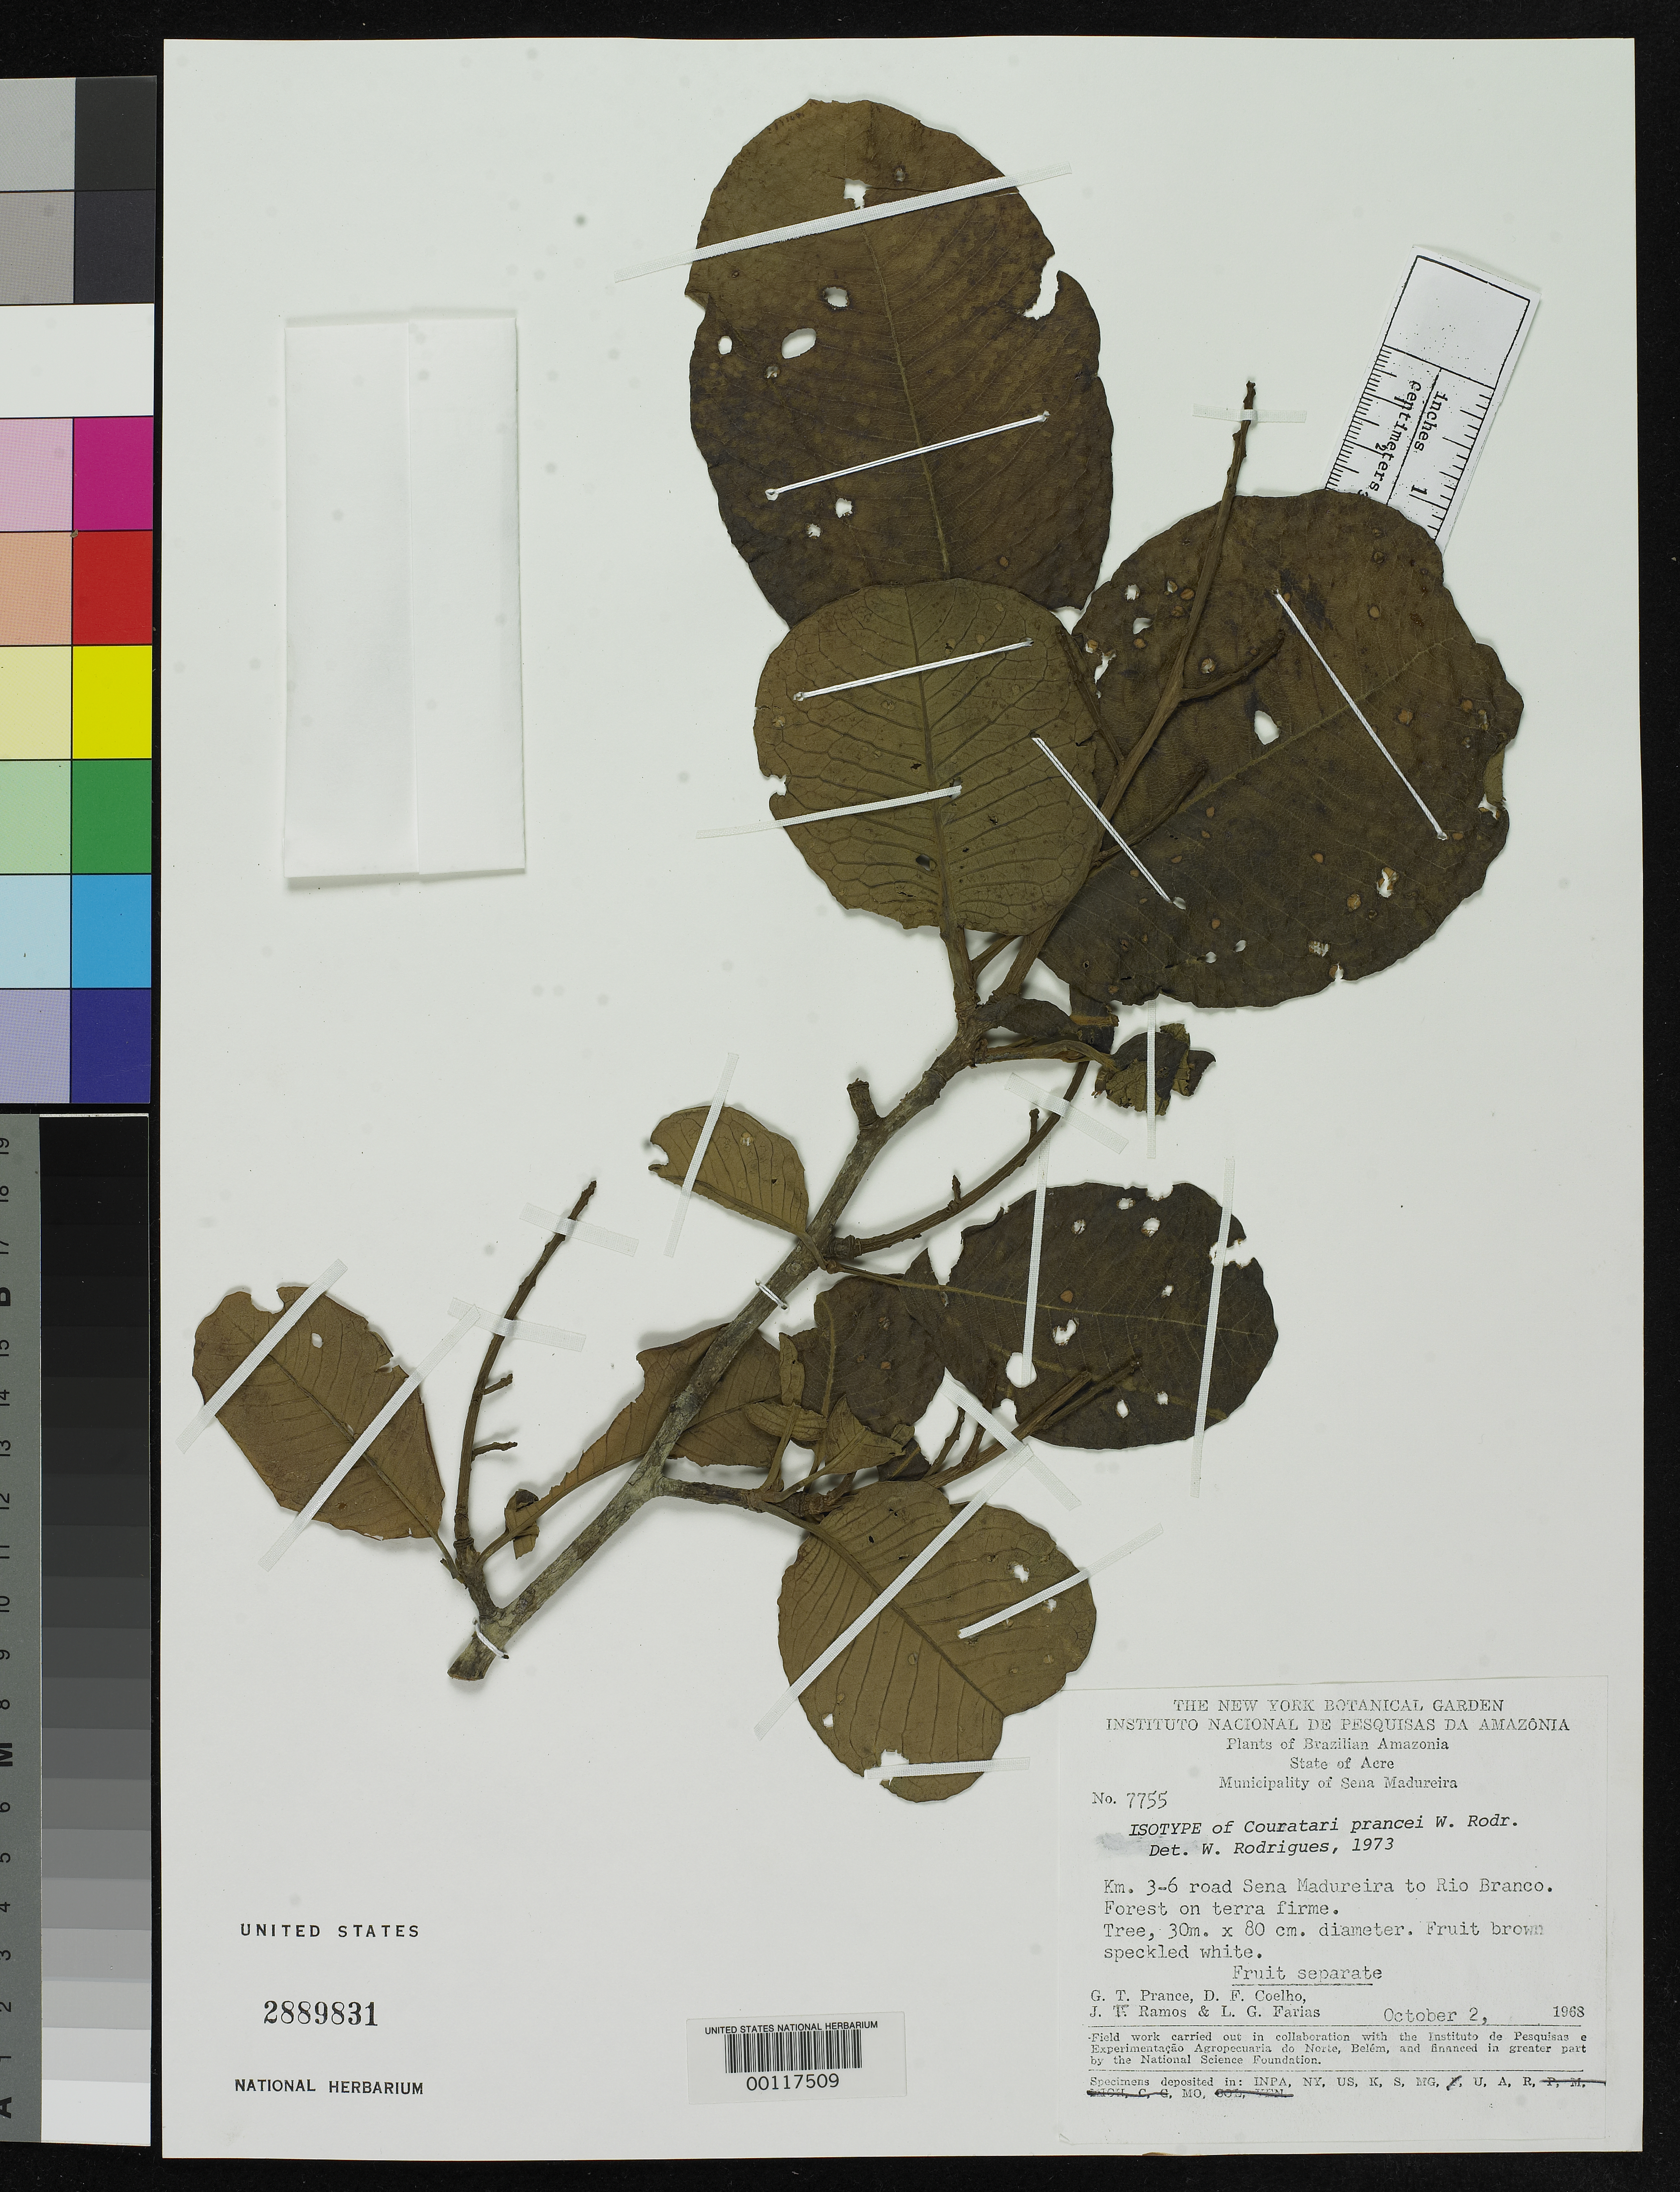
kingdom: Plantae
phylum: Tracheophyta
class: Magnoliopsida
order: Ericales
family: Lecythidaceae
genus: Couratari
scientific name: Couratari prancei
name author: W.A. Rodrigues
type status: Isotype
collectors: G. T. Prance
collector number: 7755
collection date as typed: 02 Oct 1968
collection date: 1968-10-02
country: Brazil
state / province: Amazonas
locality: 3-6 km road Sena Madureira to Rio Branco.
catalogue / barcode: US 2889831